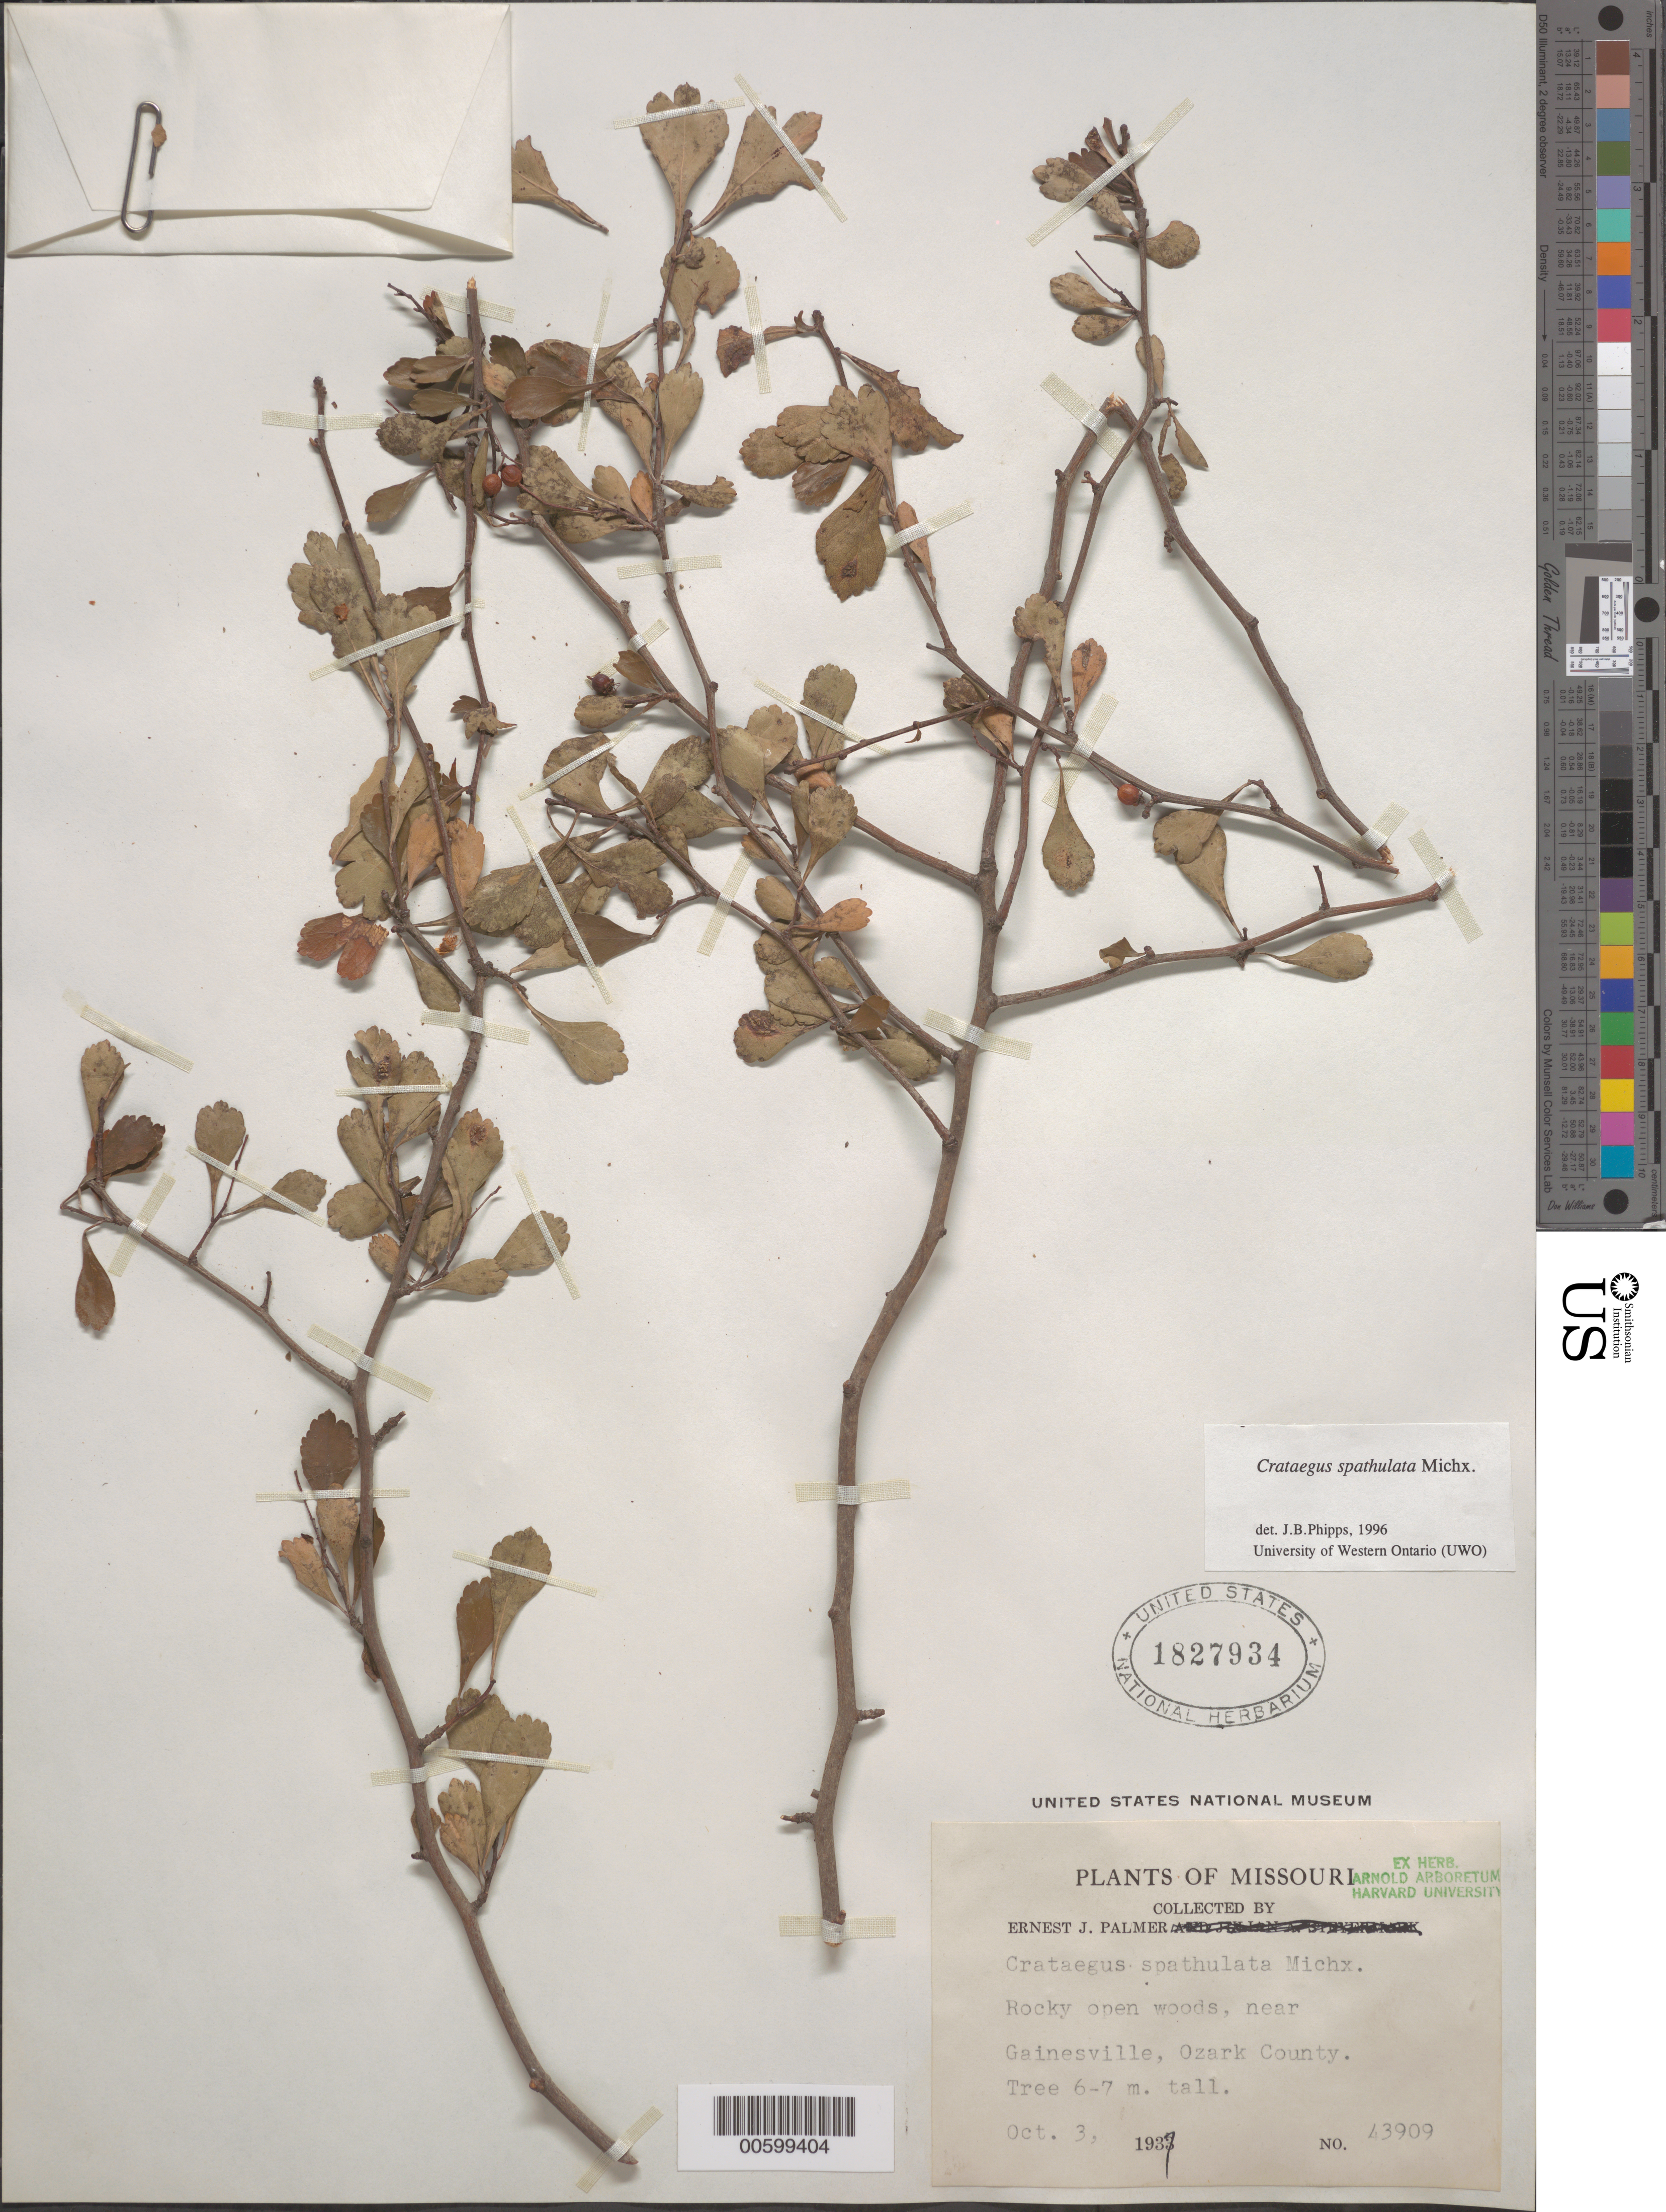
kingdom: Plantae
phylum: Tracheophyta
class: Magnoliopsida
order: Rosales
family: Rosaceae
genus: Crataegus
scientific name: Crataegus spathulata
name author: Michx.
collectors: E. J. Palmer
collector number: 43909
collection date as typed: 03 Oct 1937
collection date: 1937-10-03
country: United States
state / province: Missouri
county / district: Ozark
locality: Near Gainesville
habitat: Rocky open woods.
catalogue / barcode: US 1827934